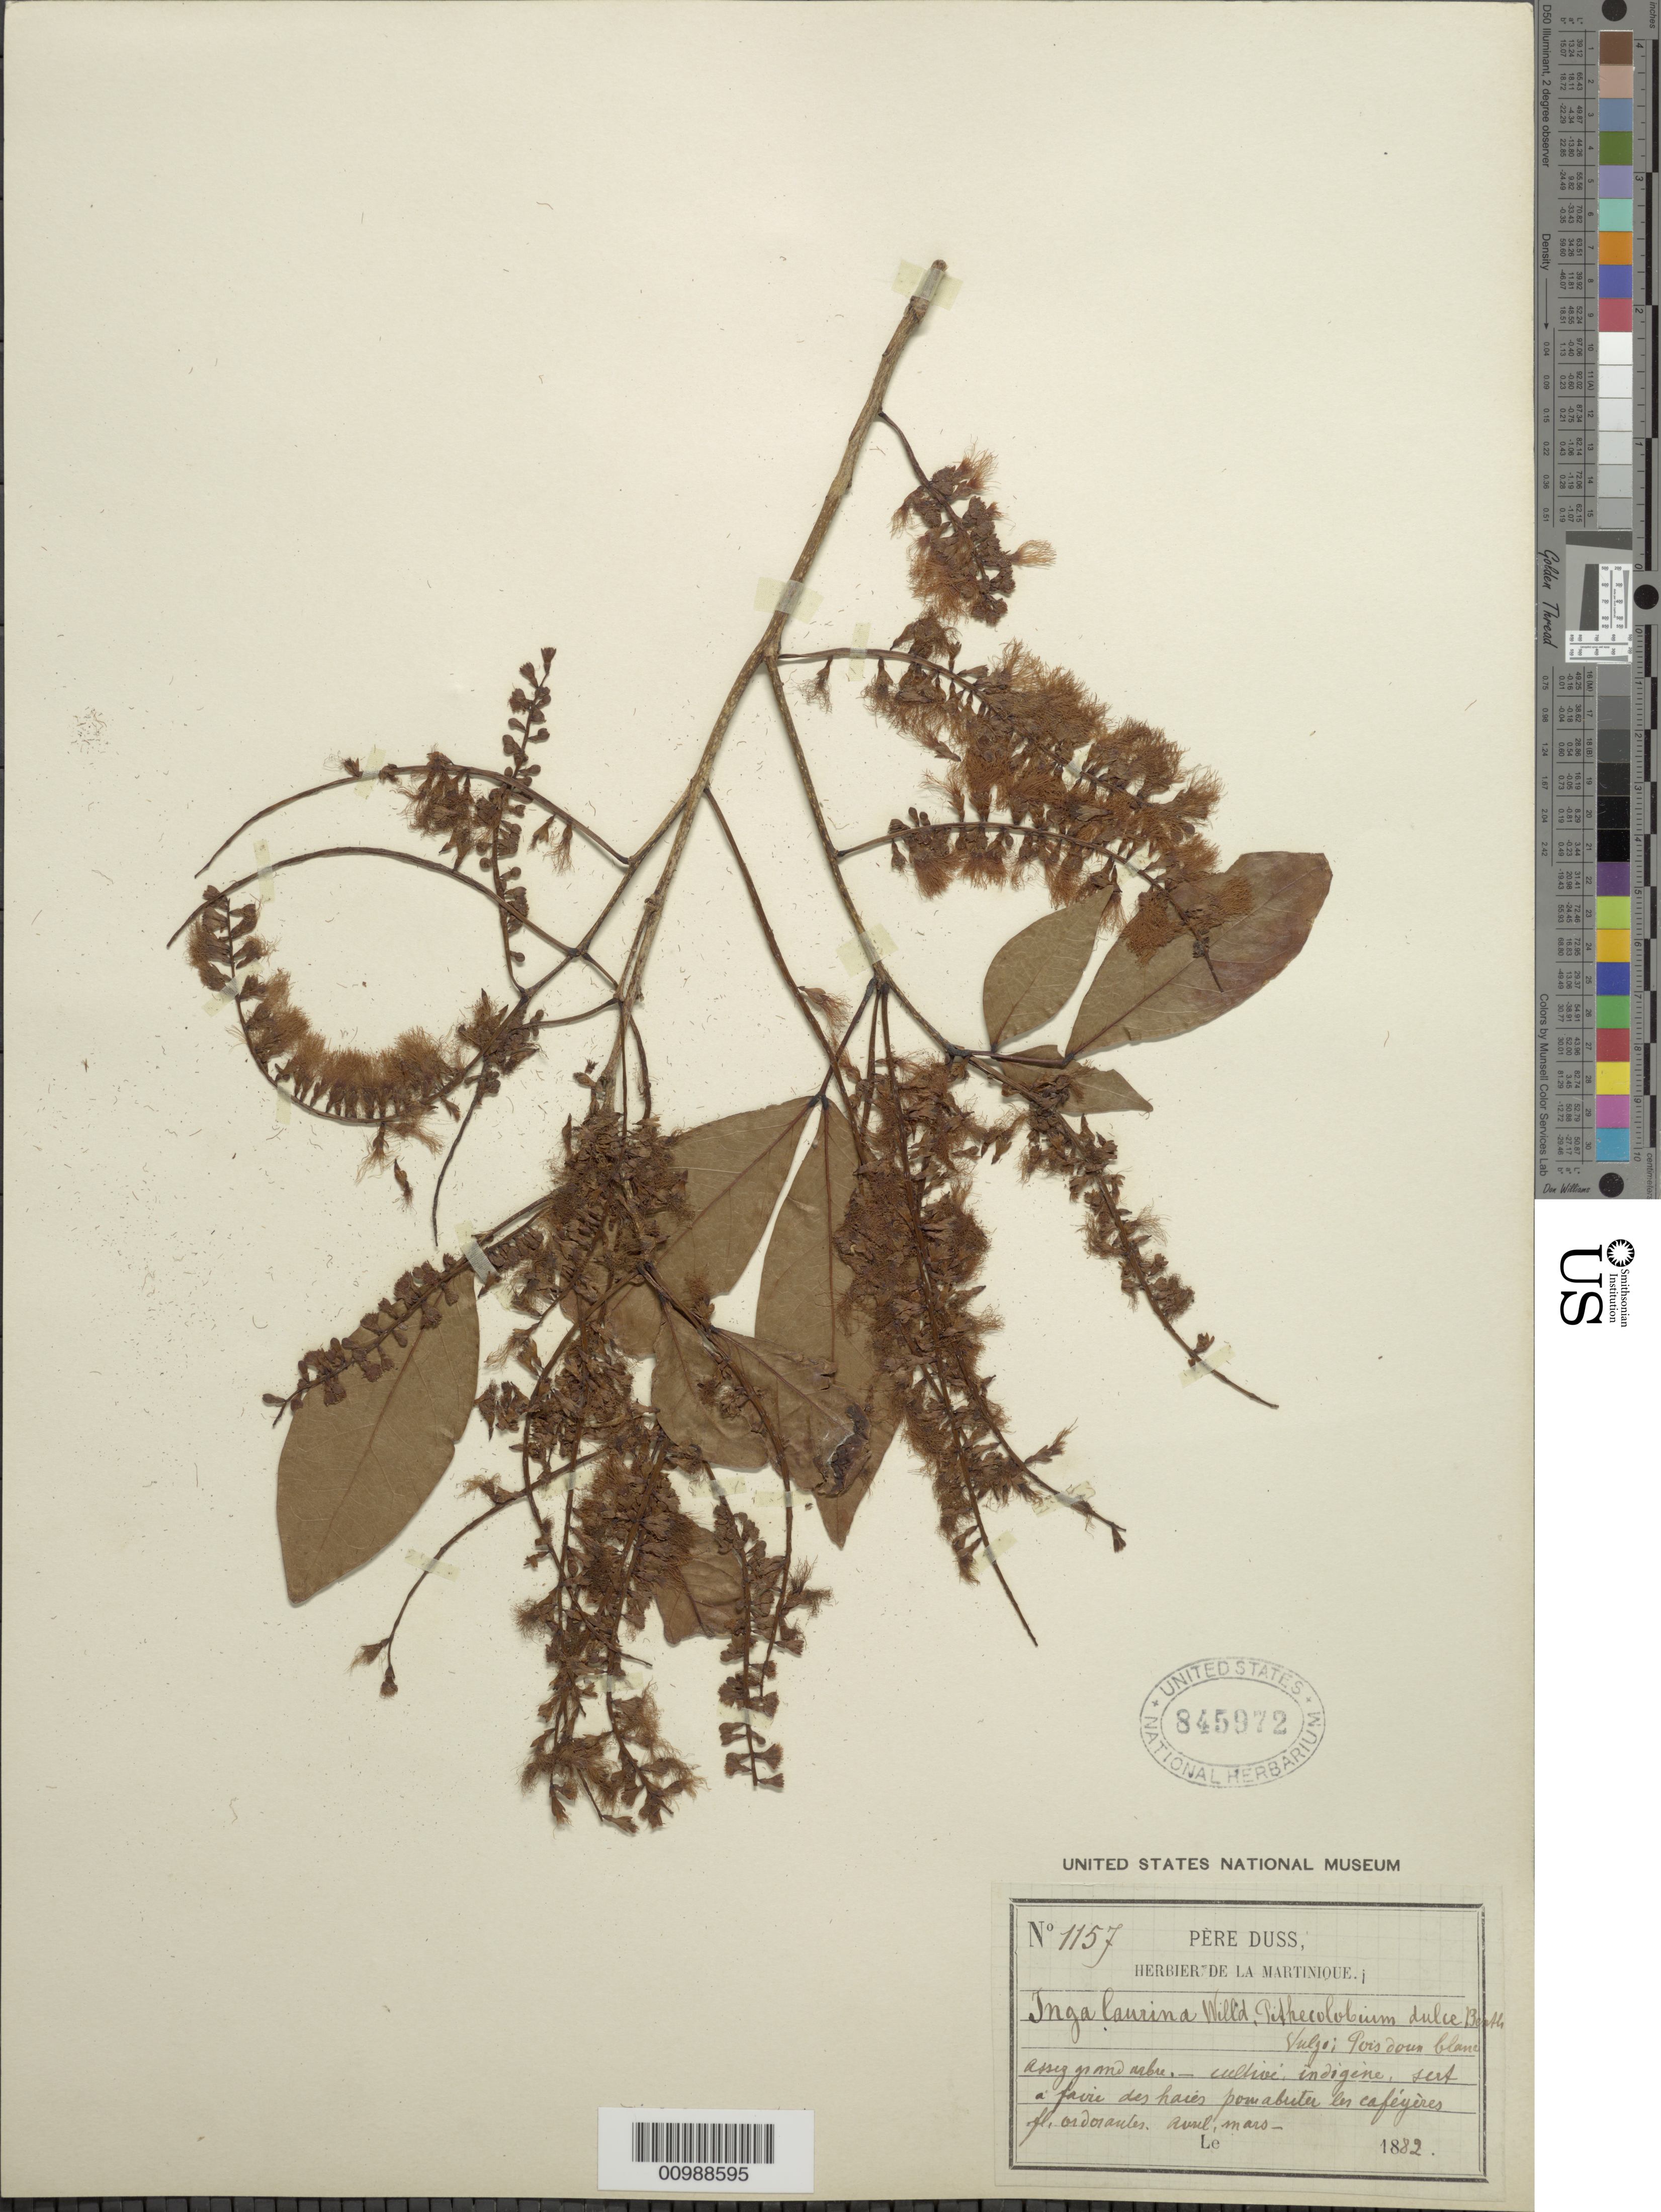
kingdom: Plantae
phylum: Tracheophyta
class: Magnoliopsida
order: Fabales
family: Fabaceae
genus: Inga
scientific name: Inga laurina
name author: (Sw.) Willd.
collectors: Père Duss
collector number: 1157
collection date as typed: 01 Mar 1882 to 30 Apr 1882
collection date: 1882-03-01/1882-04-30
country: Martinique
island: Martinique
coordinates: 0 N, 0 E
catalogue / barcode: US 845972